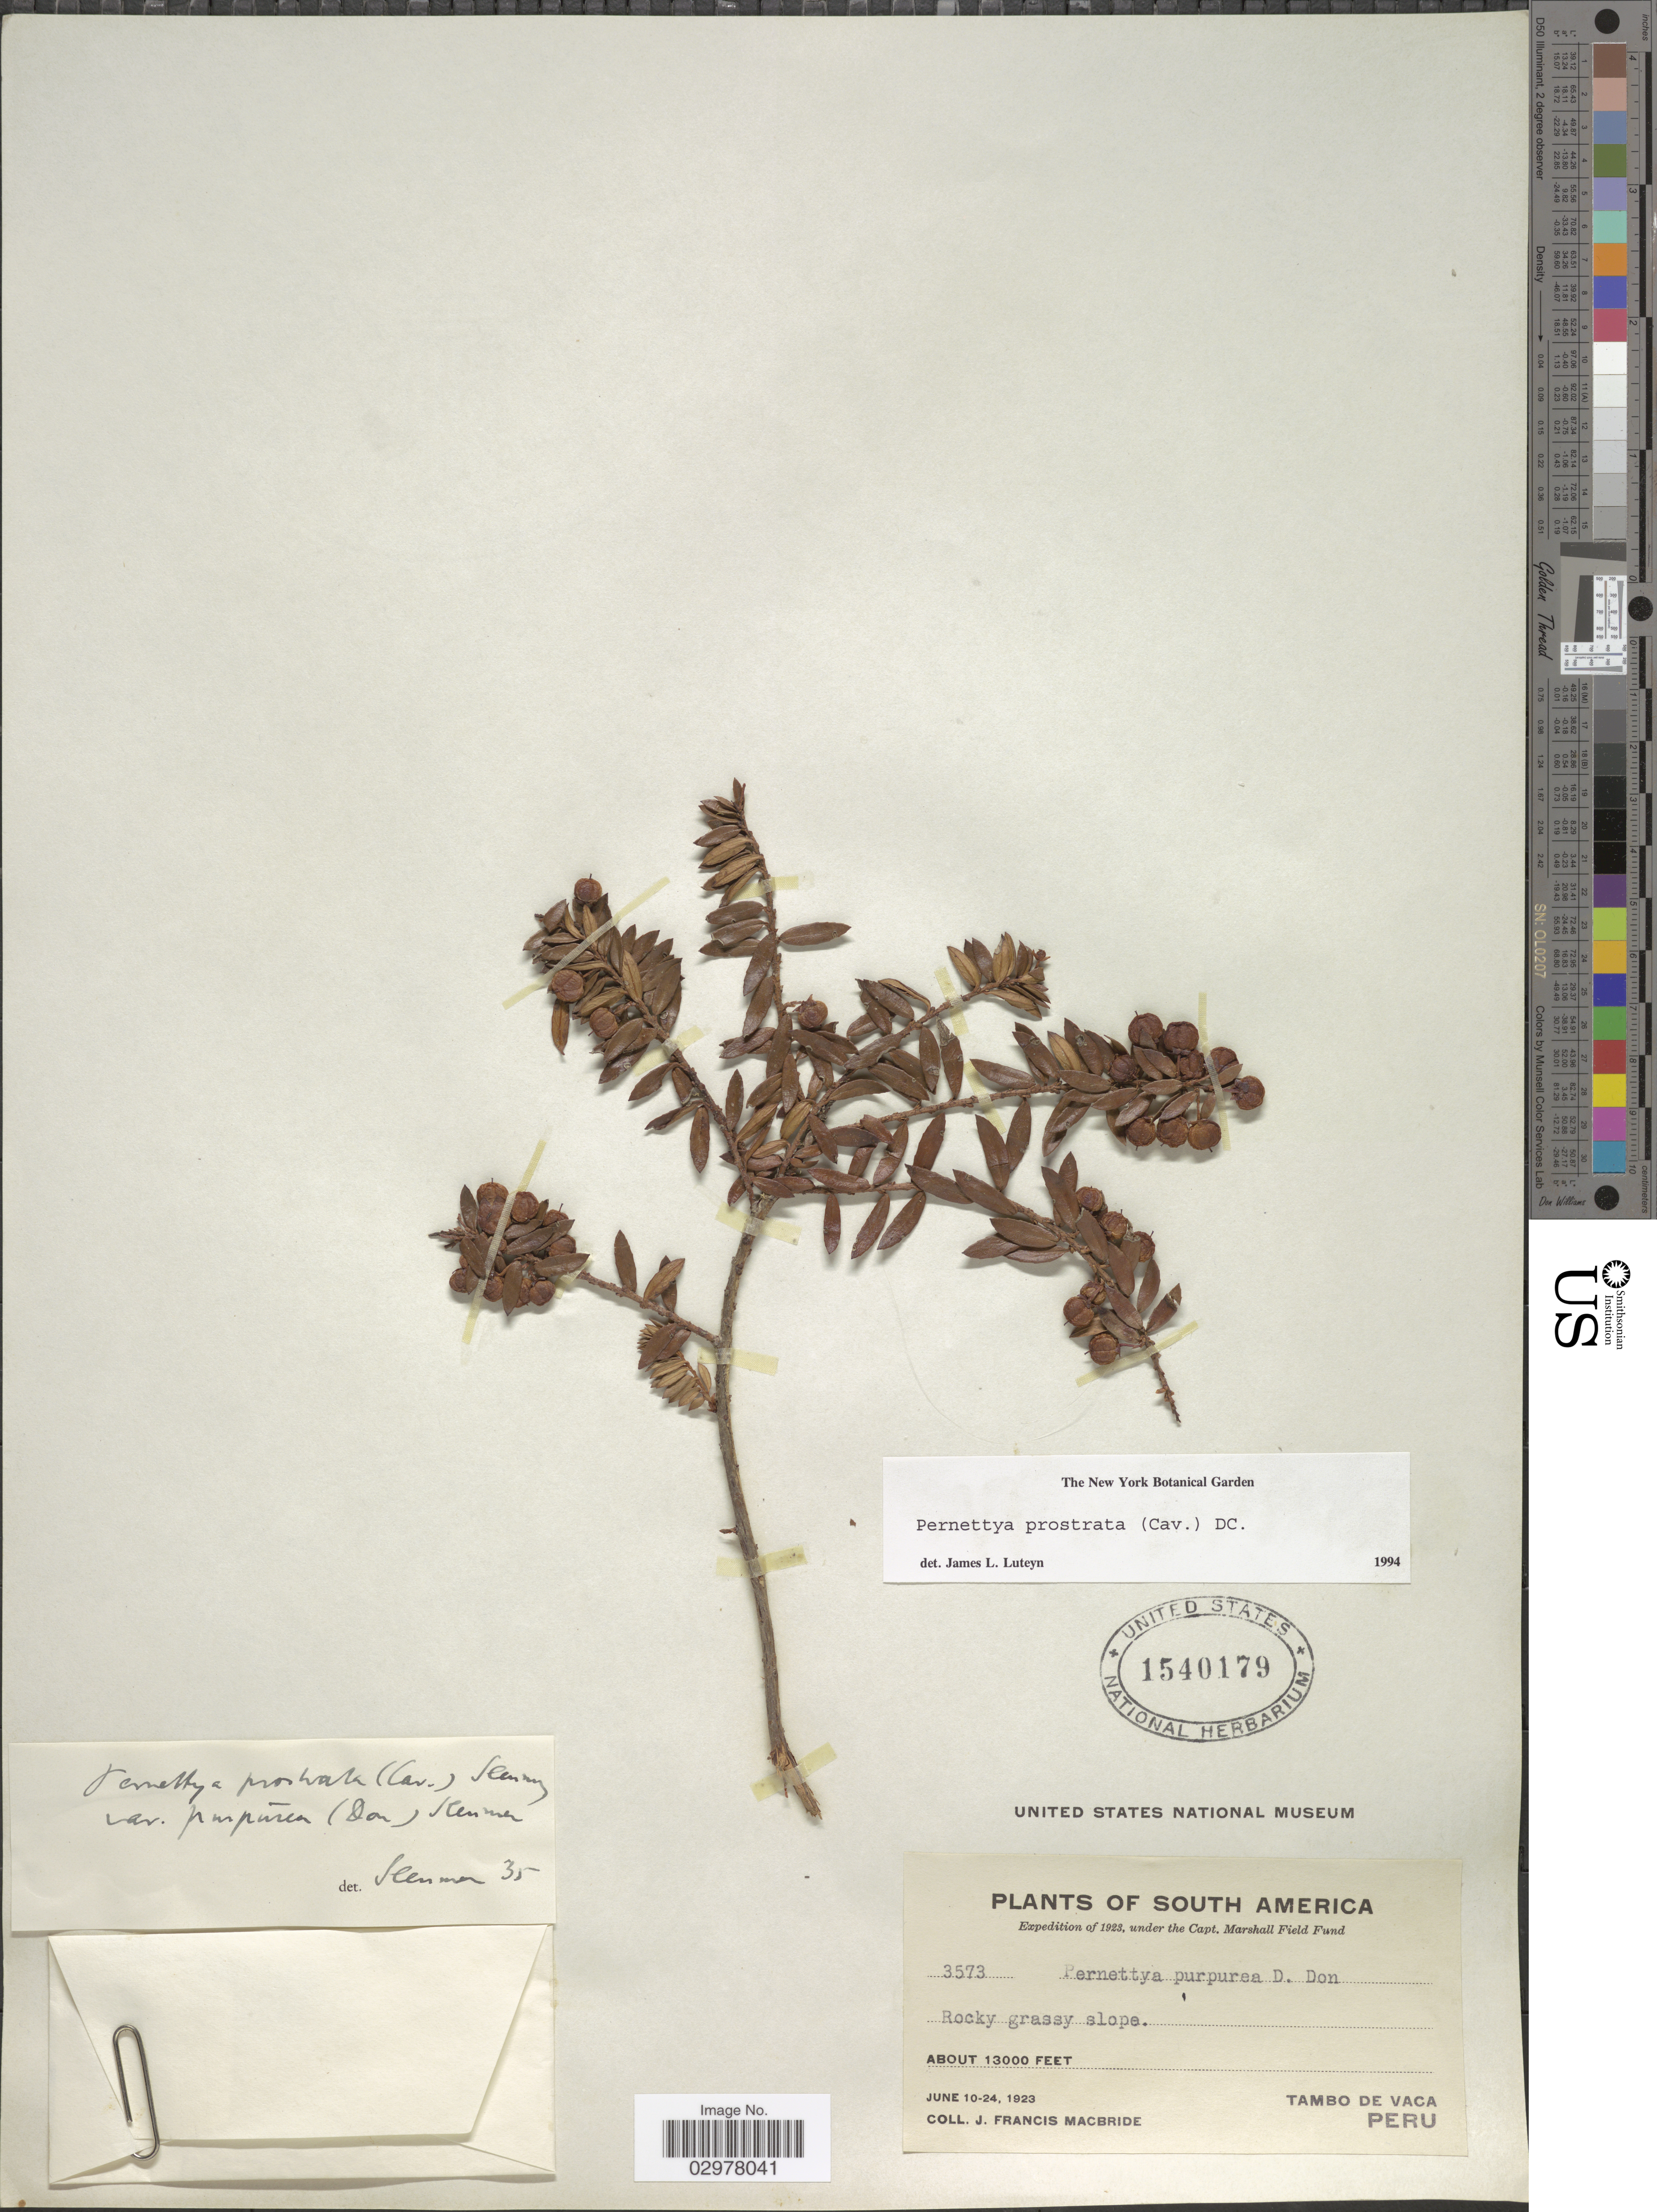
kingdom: Plantae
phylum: Tracheophyta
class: Magnoliopsida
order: Ericales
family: Ericaceae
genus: Pernettya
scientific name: Pernettya prostrata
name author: (Cav.) DC.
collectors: J. F. Macbride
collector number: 3573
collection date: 1923-06-10/1923-06-24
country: Peru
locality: Tambo de Vaca.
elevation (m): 3962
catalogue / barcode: US 1540179